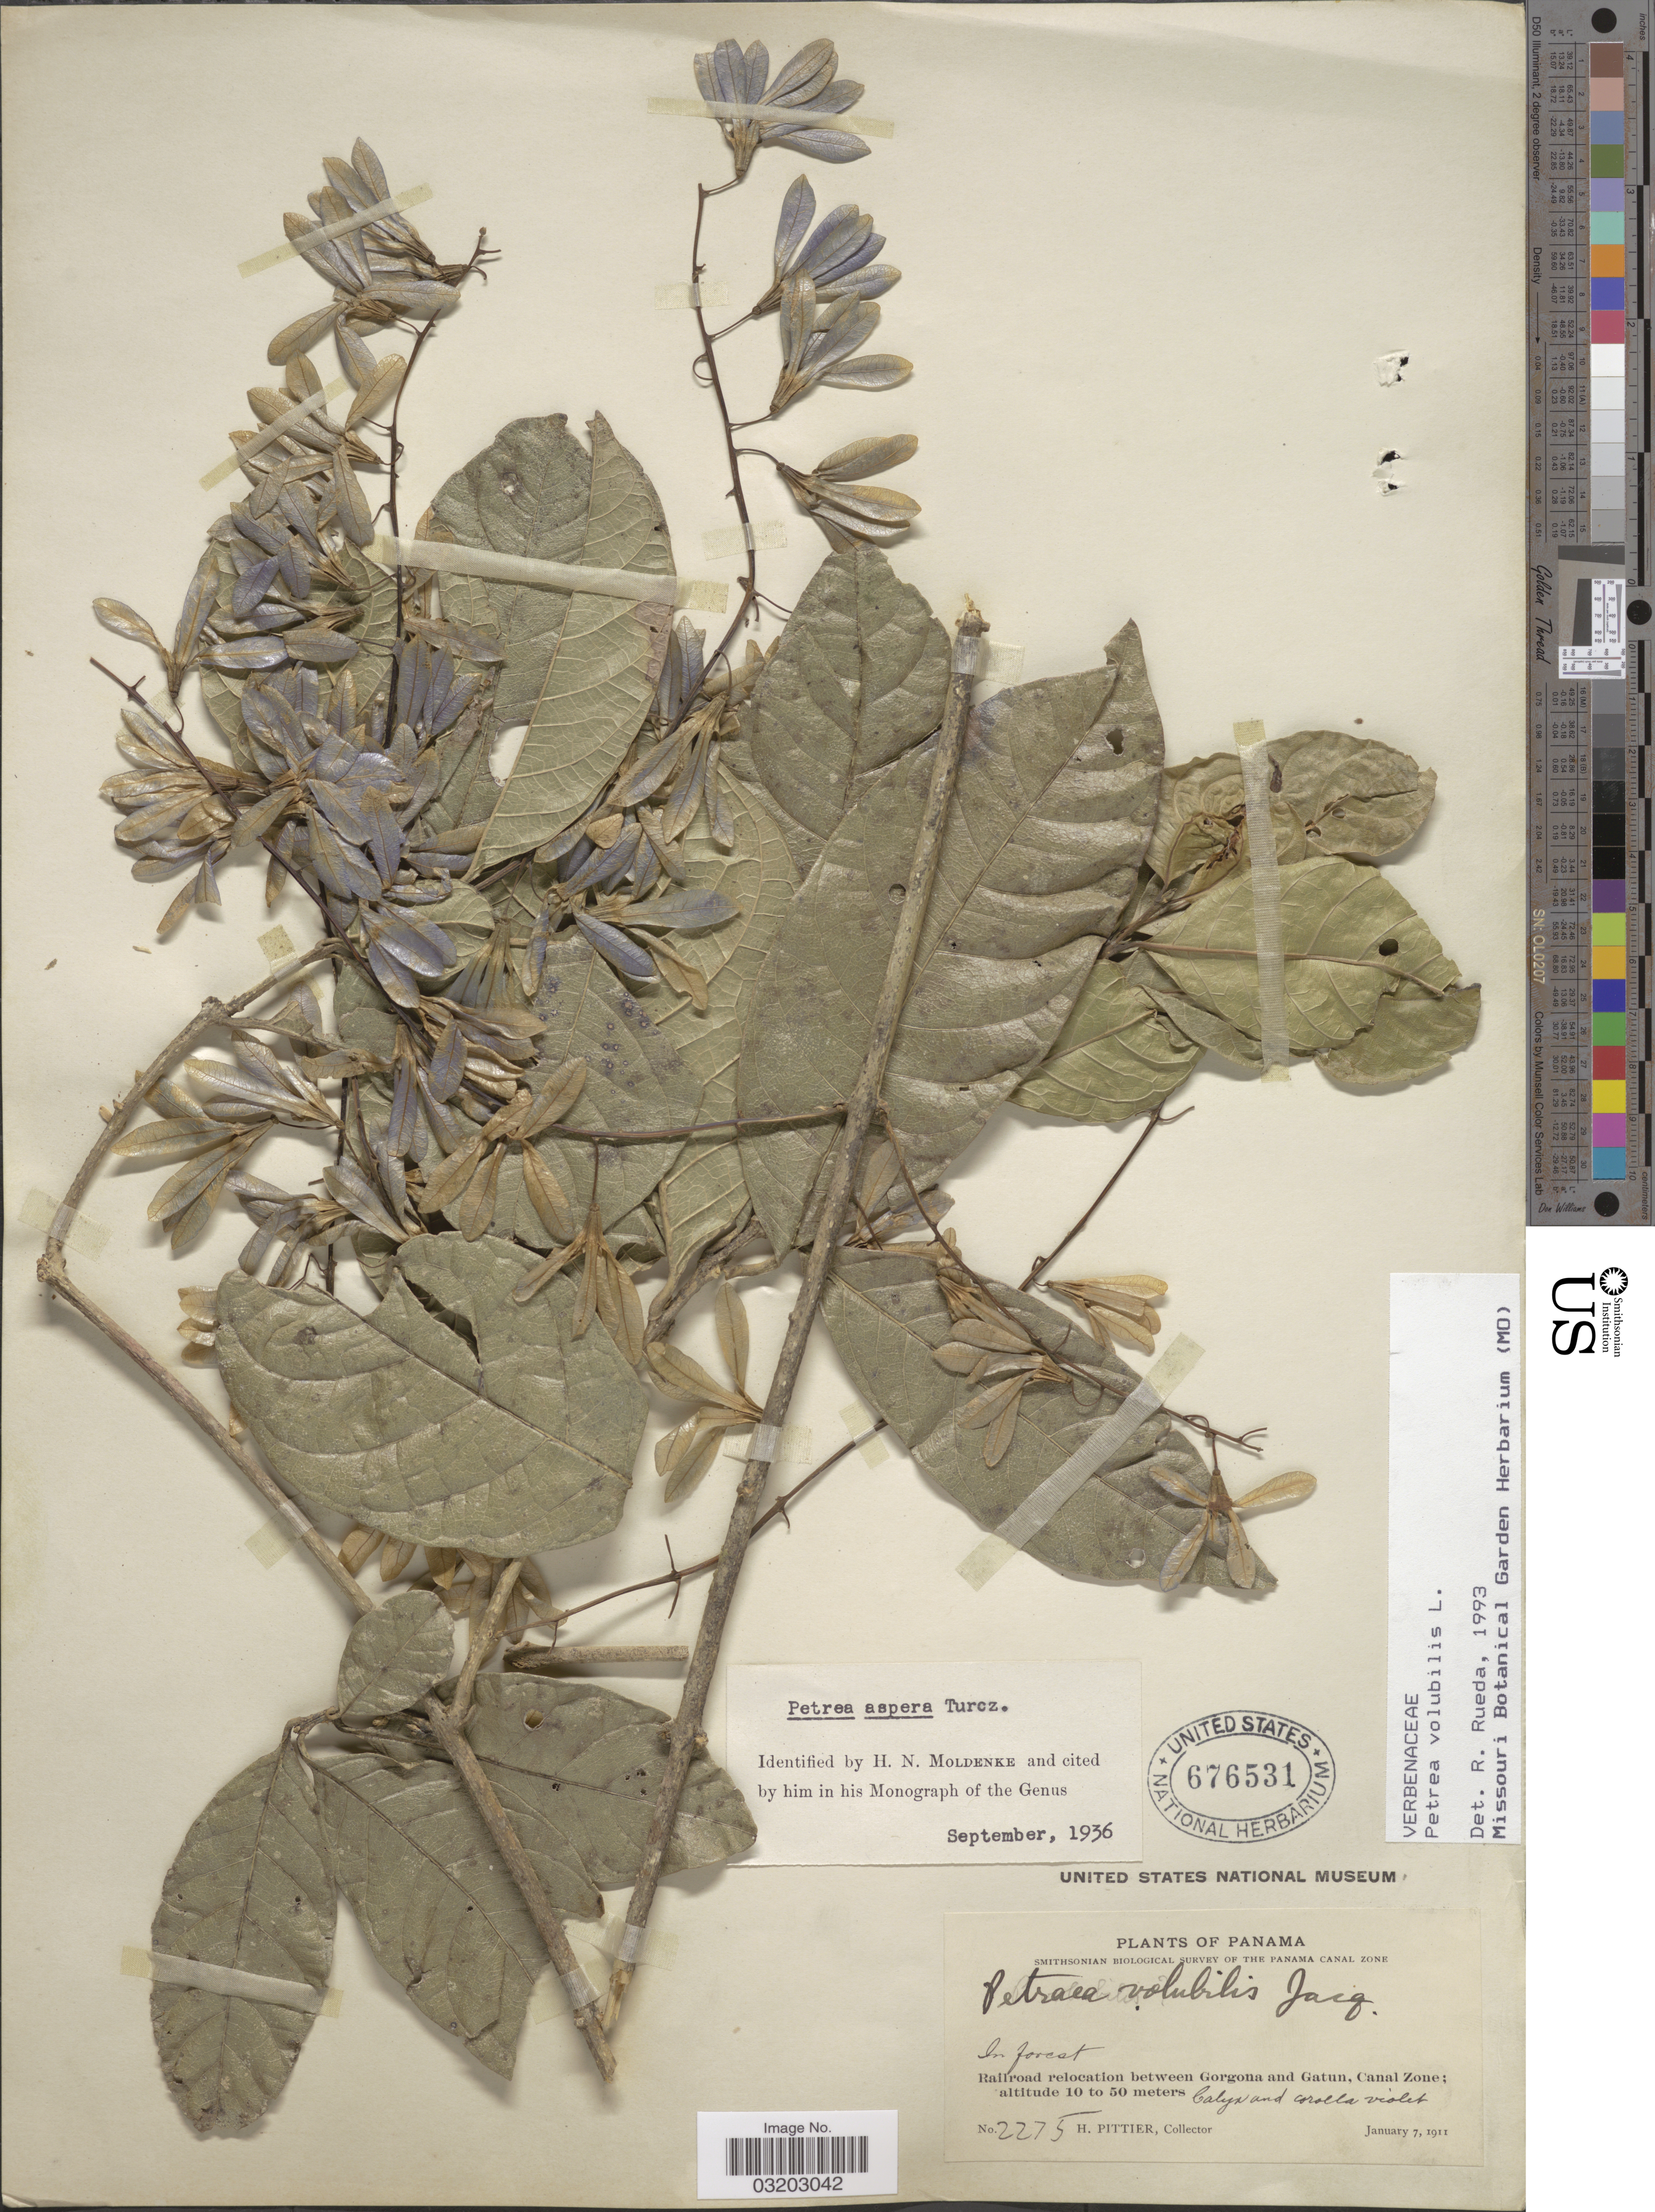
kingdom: Plantae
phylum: Tracheophyta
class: Magnoliopsida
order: Lamiales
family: Verbenaceae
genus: Petrea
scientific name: Petrea volubilis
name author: L.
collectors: H. F. Pittier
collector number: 2275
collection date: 1911-01-07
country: Panama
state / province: Colón / Panamá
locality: The Panama Canal Zone, Railroad relocation between Gorgona and Gatun, Canal Zone.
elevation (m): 10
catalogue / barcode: US 676531